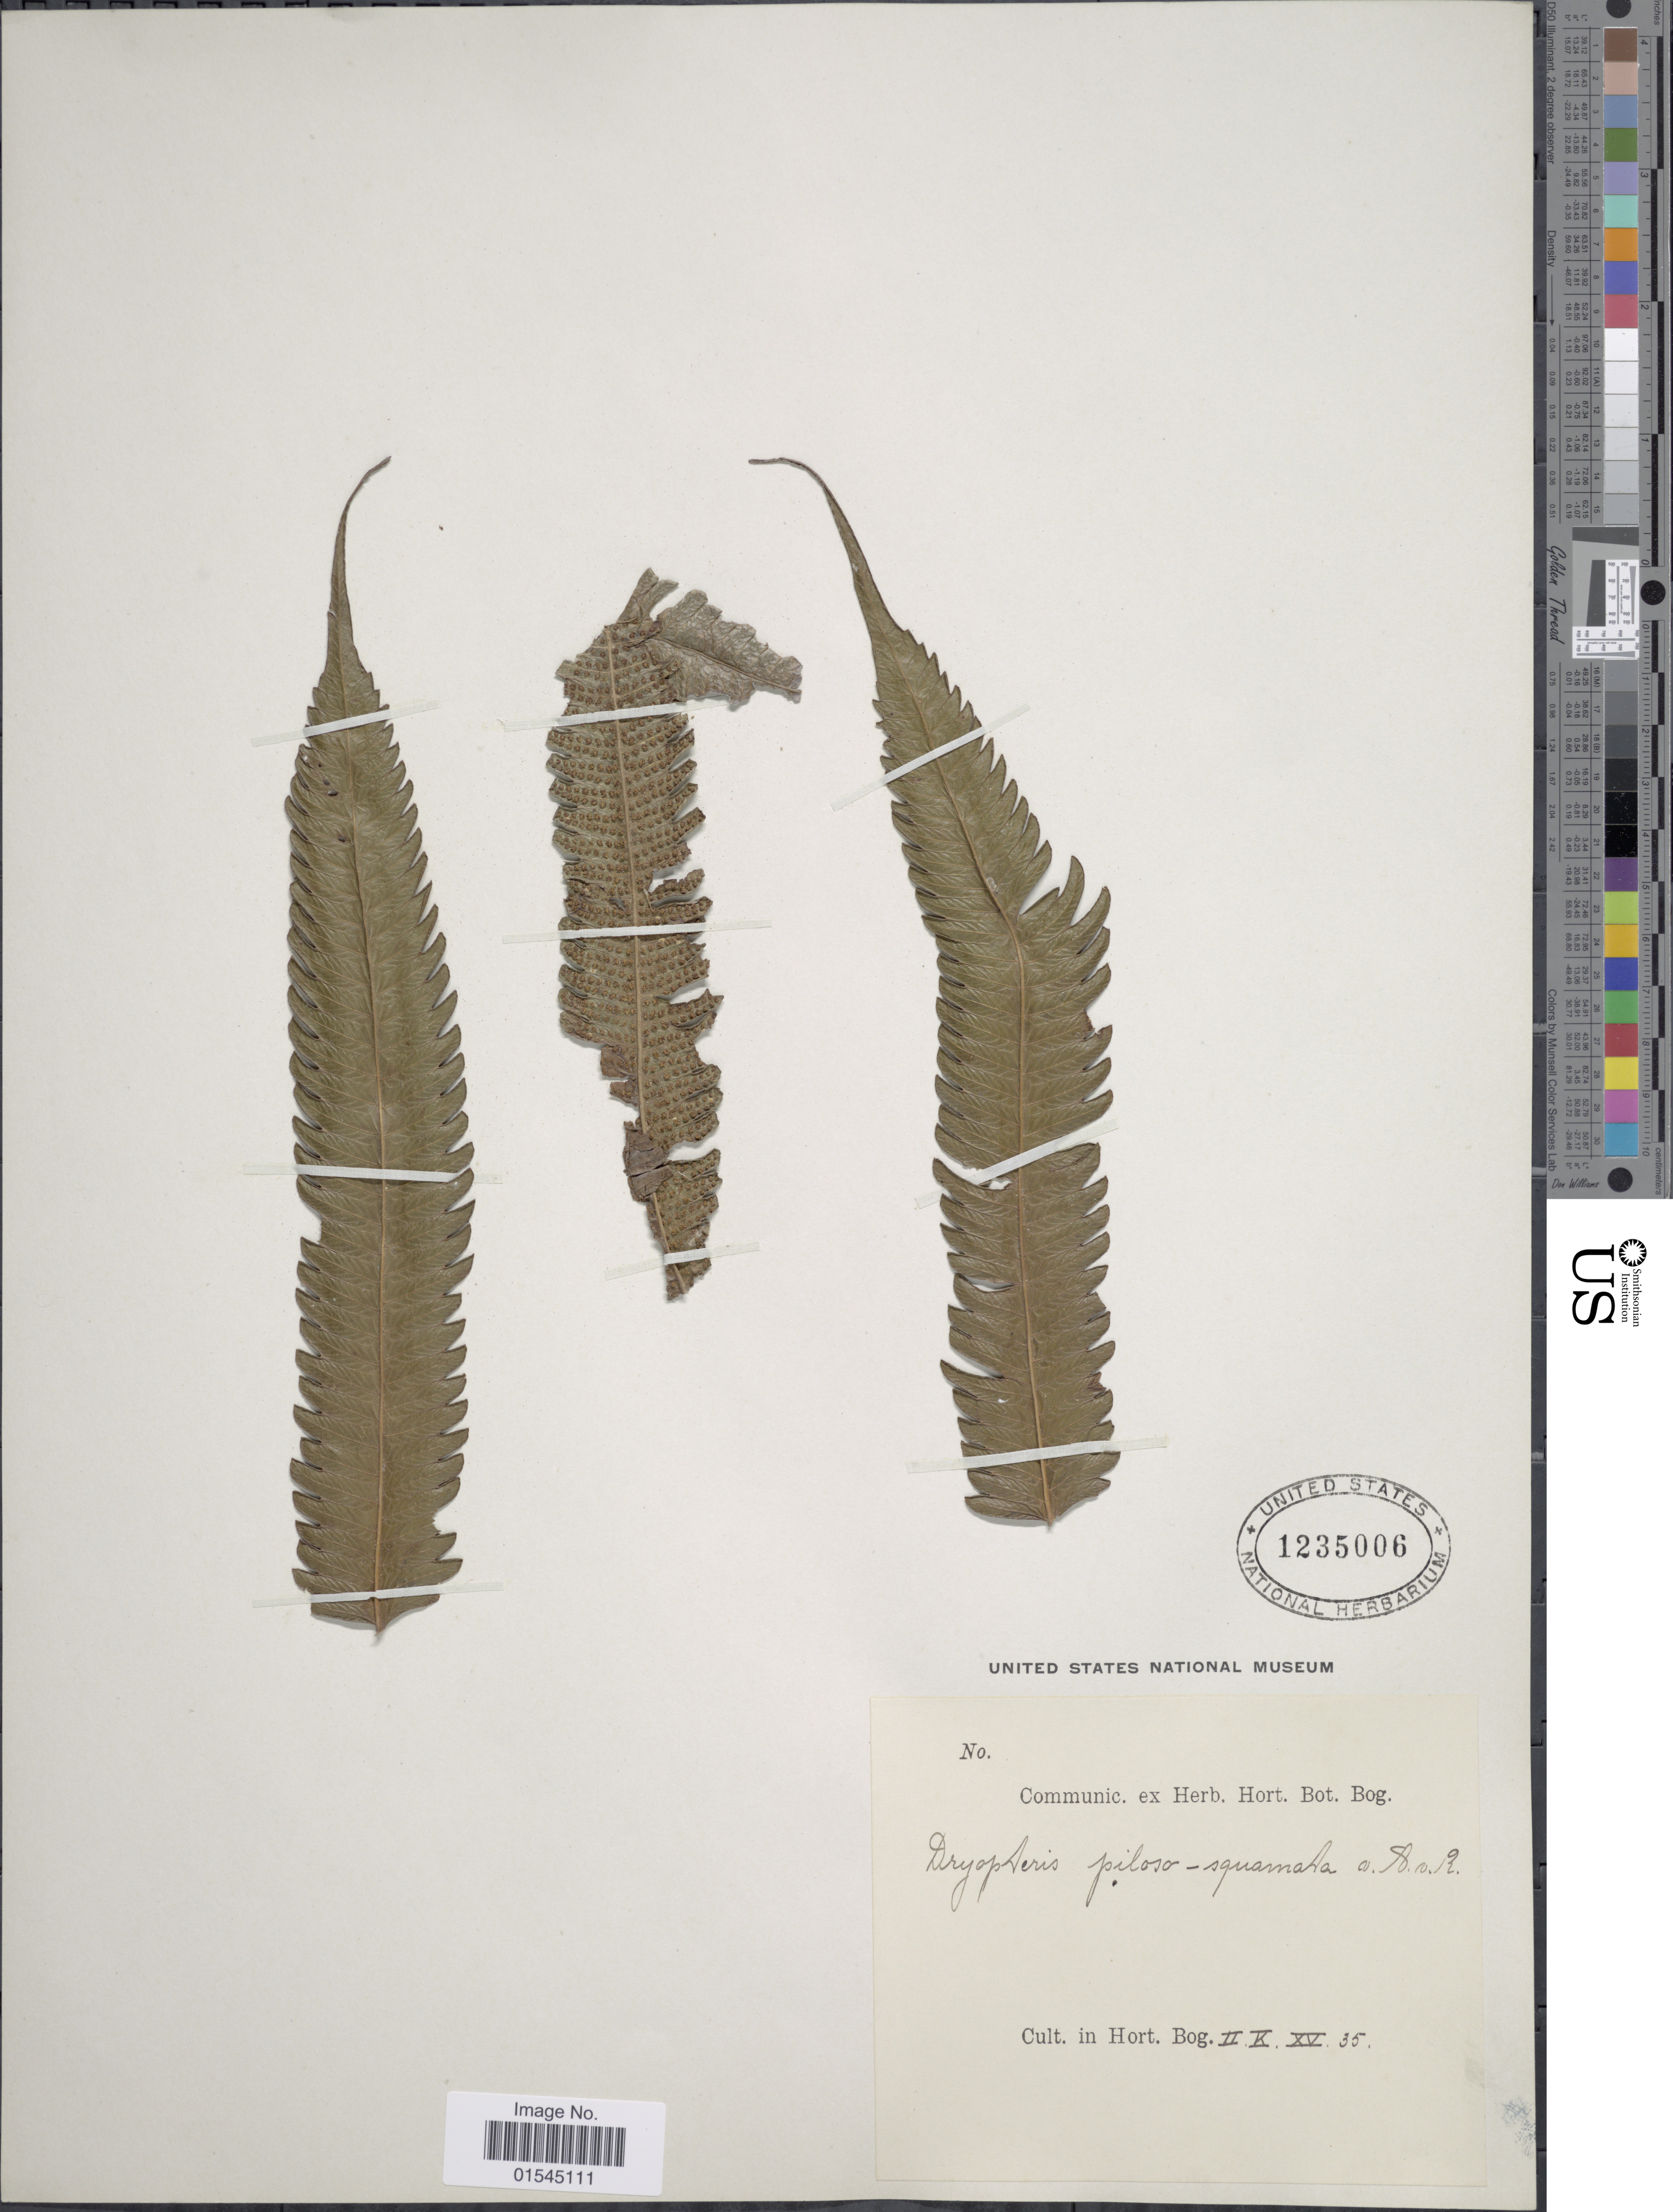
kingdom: Plantae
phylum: Tracheophyta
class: Polypodiopsida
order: Polypodiales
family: Thelypteridaceae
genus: Sphaerostephanos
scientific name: Sphaerostephanos pilososquamatus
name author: (Alderw.) Holttum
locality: Cult. in Hort. Bof. II. V. XV. 35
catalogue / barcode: US 1235006